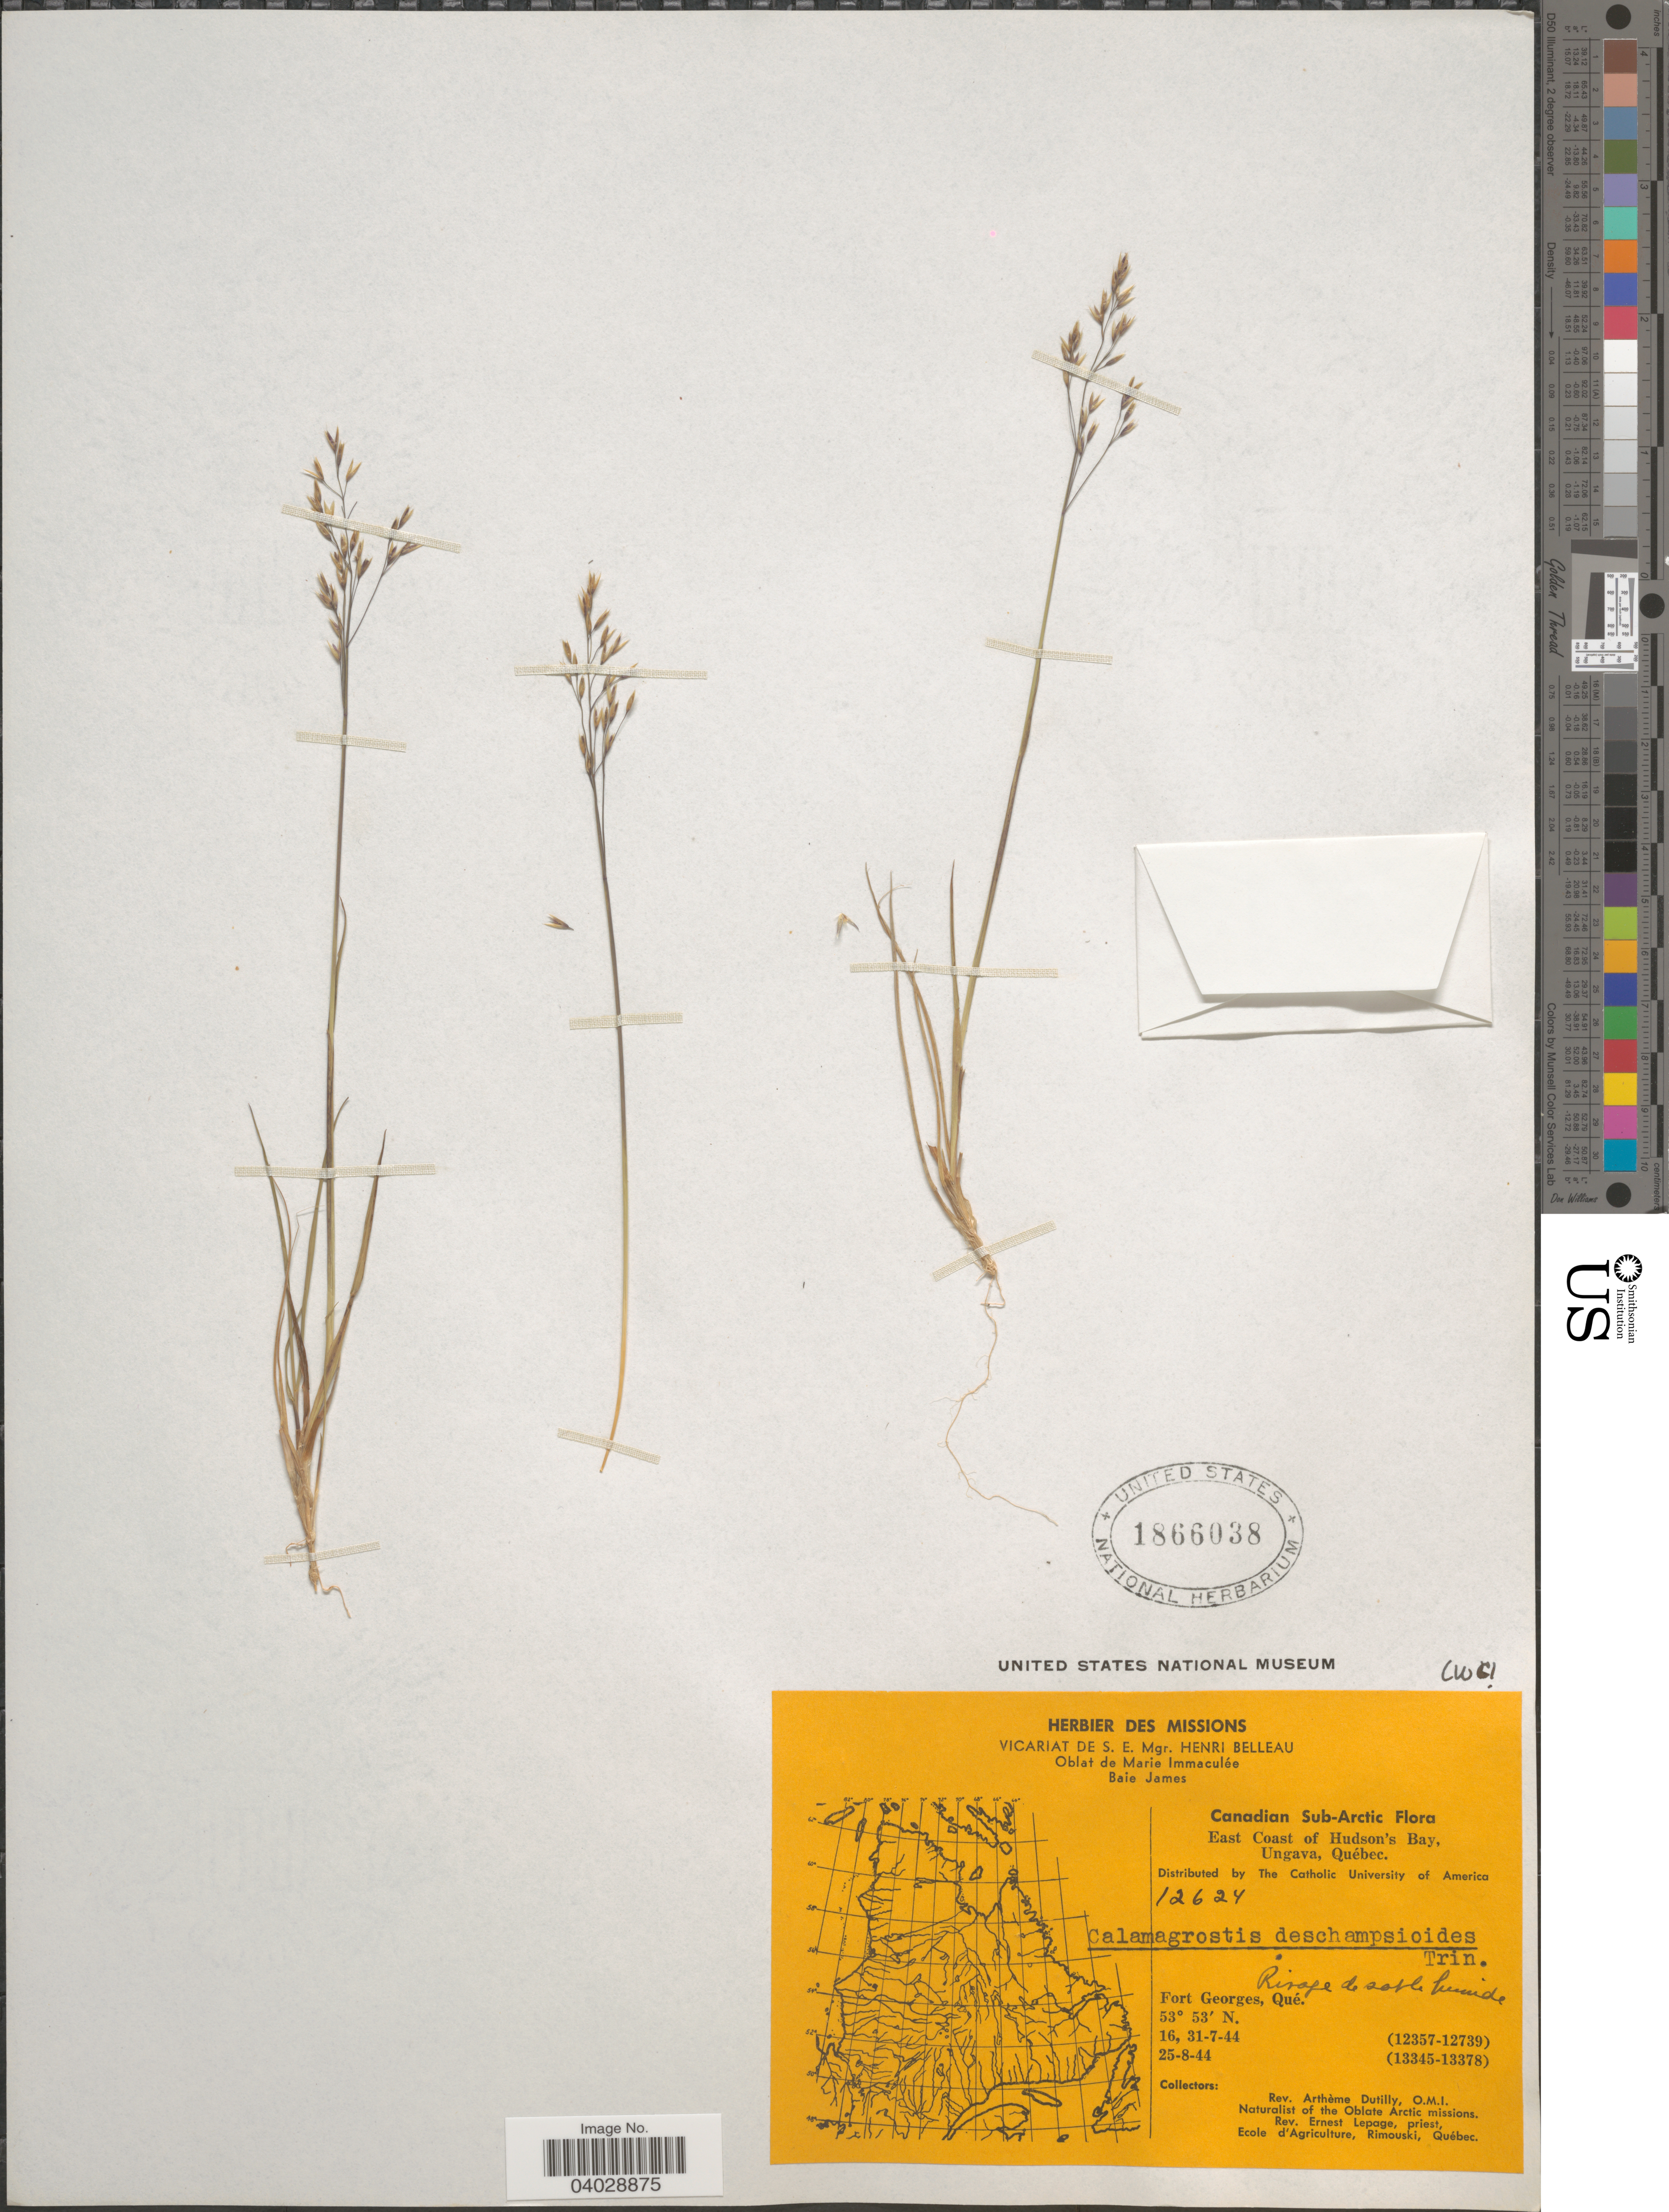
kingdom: Plantae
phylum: Tracheophyta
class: Liliopsida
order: Poales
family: Poaceae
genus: Calamagrostis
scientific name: Calamagrostis deschampsioides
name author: Trin.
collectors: A. Dutilly & E. Lepage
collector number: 12624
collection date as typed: Transcribed d/m/y: 16/7/44 to 25/8/44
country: Canada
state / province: Quebec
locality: Canadian Sub-Arctic. East Coast of Hudson's Bay, Ungava. Fort Georges.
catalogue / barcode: US 1866038